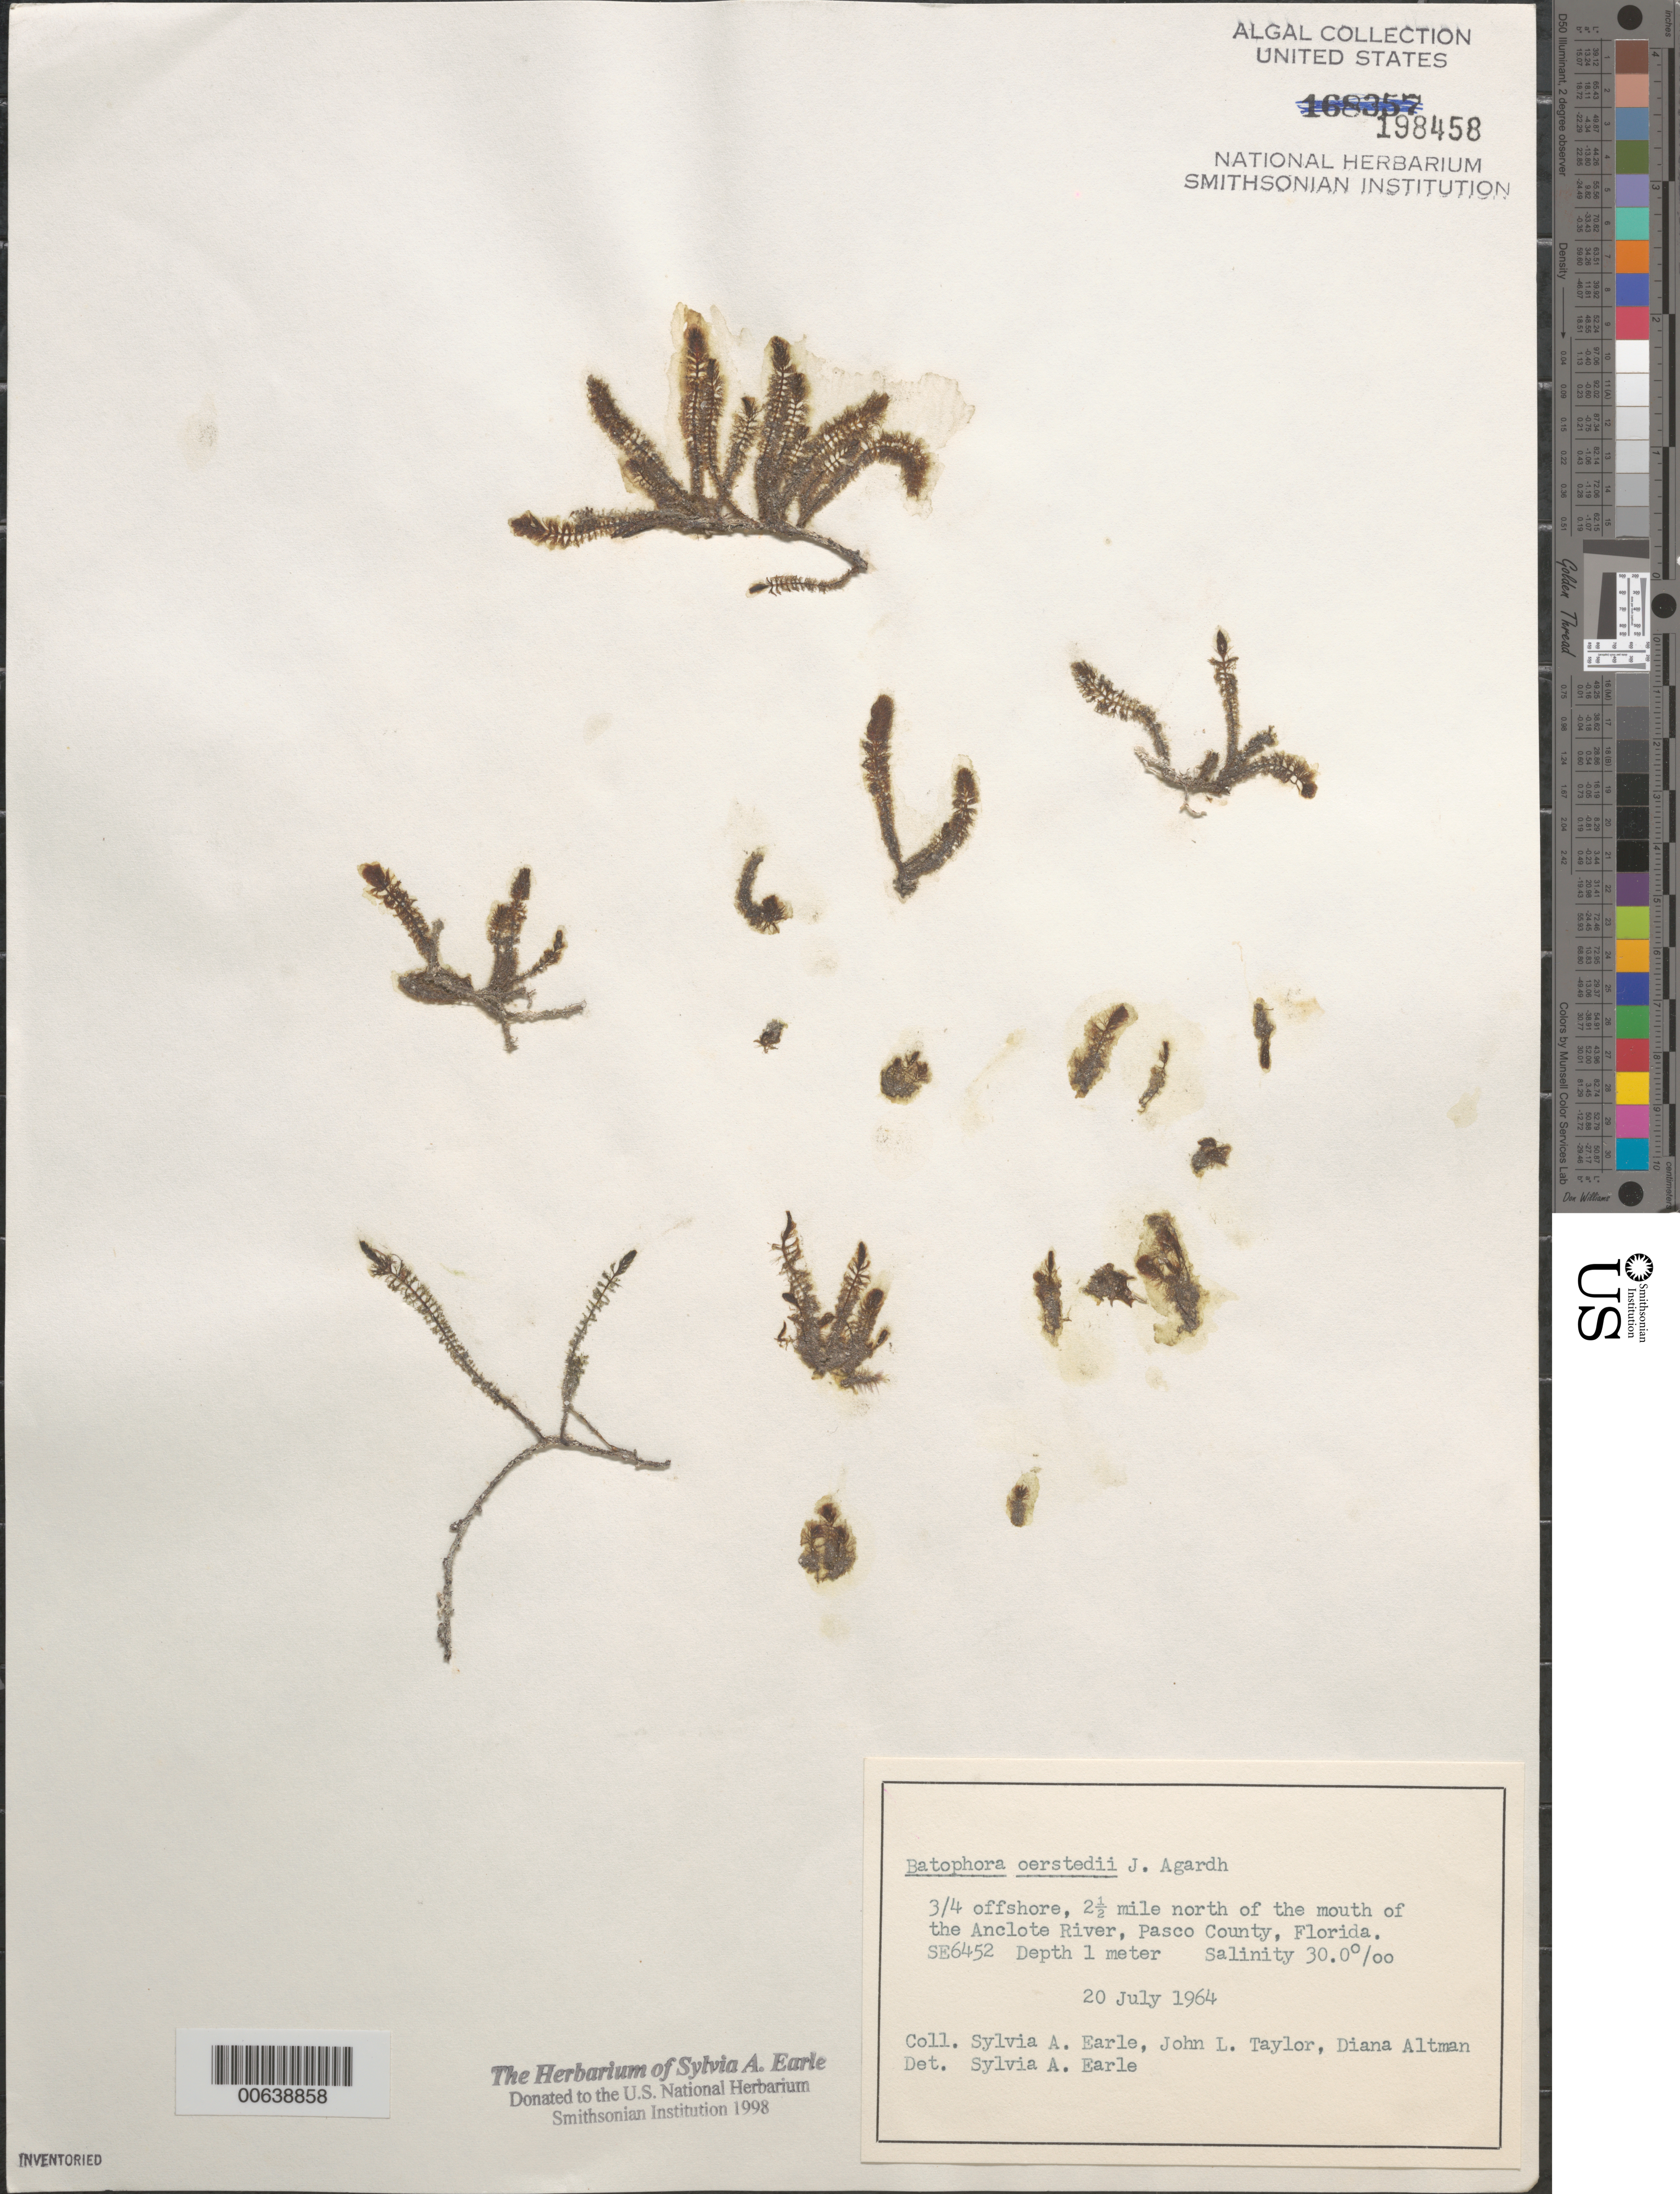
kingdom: Plantae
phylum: Chlorophyta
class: Ulvophyceae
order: Dasycladales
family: Dasycladaceae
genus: Batophora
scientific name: Batophora oerstedii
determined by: Earle, S. A.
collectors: S. A. Earle, J. L. Taylor & D. Altman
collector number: SE 6452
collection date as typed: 20 Jul 1964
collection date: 1964-07-20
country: United States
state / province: Florida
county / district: Pasco County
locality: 2.5 miles north of Anclote River mouth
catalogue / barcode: US 198458